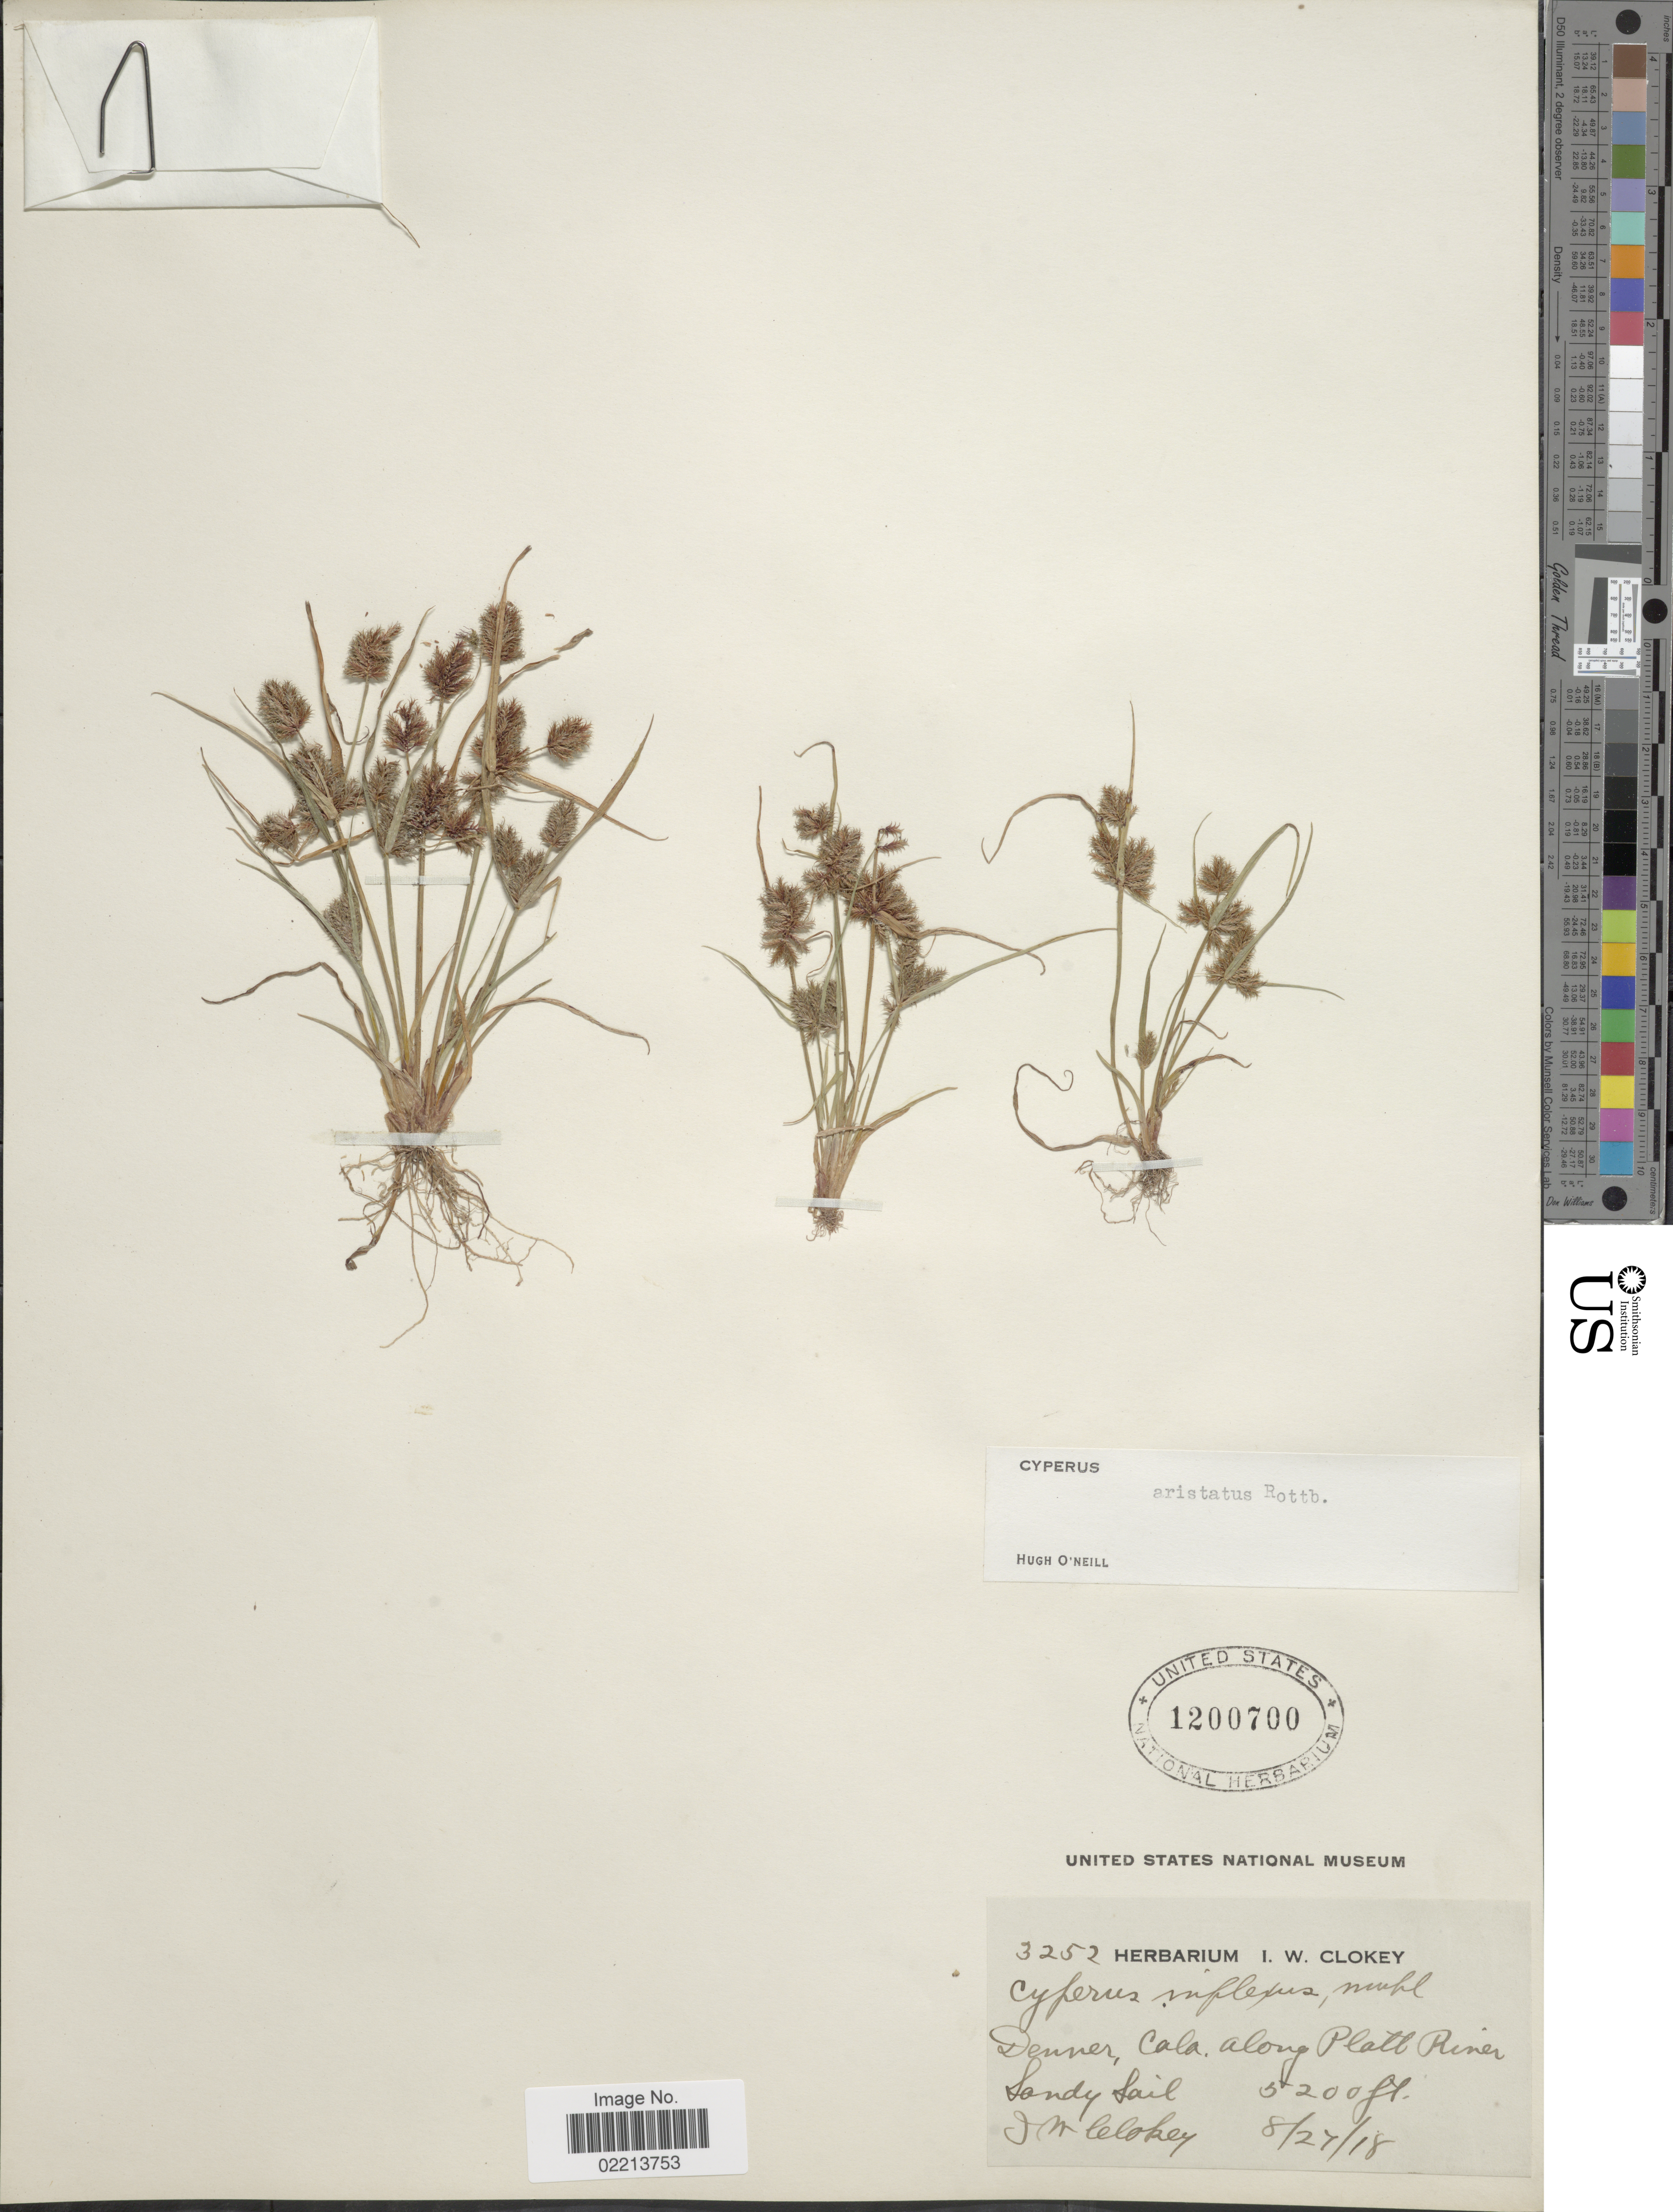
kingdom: Plantae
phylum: Tracheophyta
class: Liliopsida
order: Poales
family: Cyperaceae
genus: Cyperus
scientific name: Cyperus squarrosus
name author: L.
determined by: Strong, Mark T., (BOT), Smithsonian Institution - National Museum of Natural History (UNITED STATES)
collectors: J. Clokey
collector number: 3252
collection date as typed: Transcribed d/m/y: 27/8/18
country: United States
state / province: Colorado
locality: Denner, along Platt River, sandy soil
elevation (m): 1585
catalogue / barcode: US 1200700